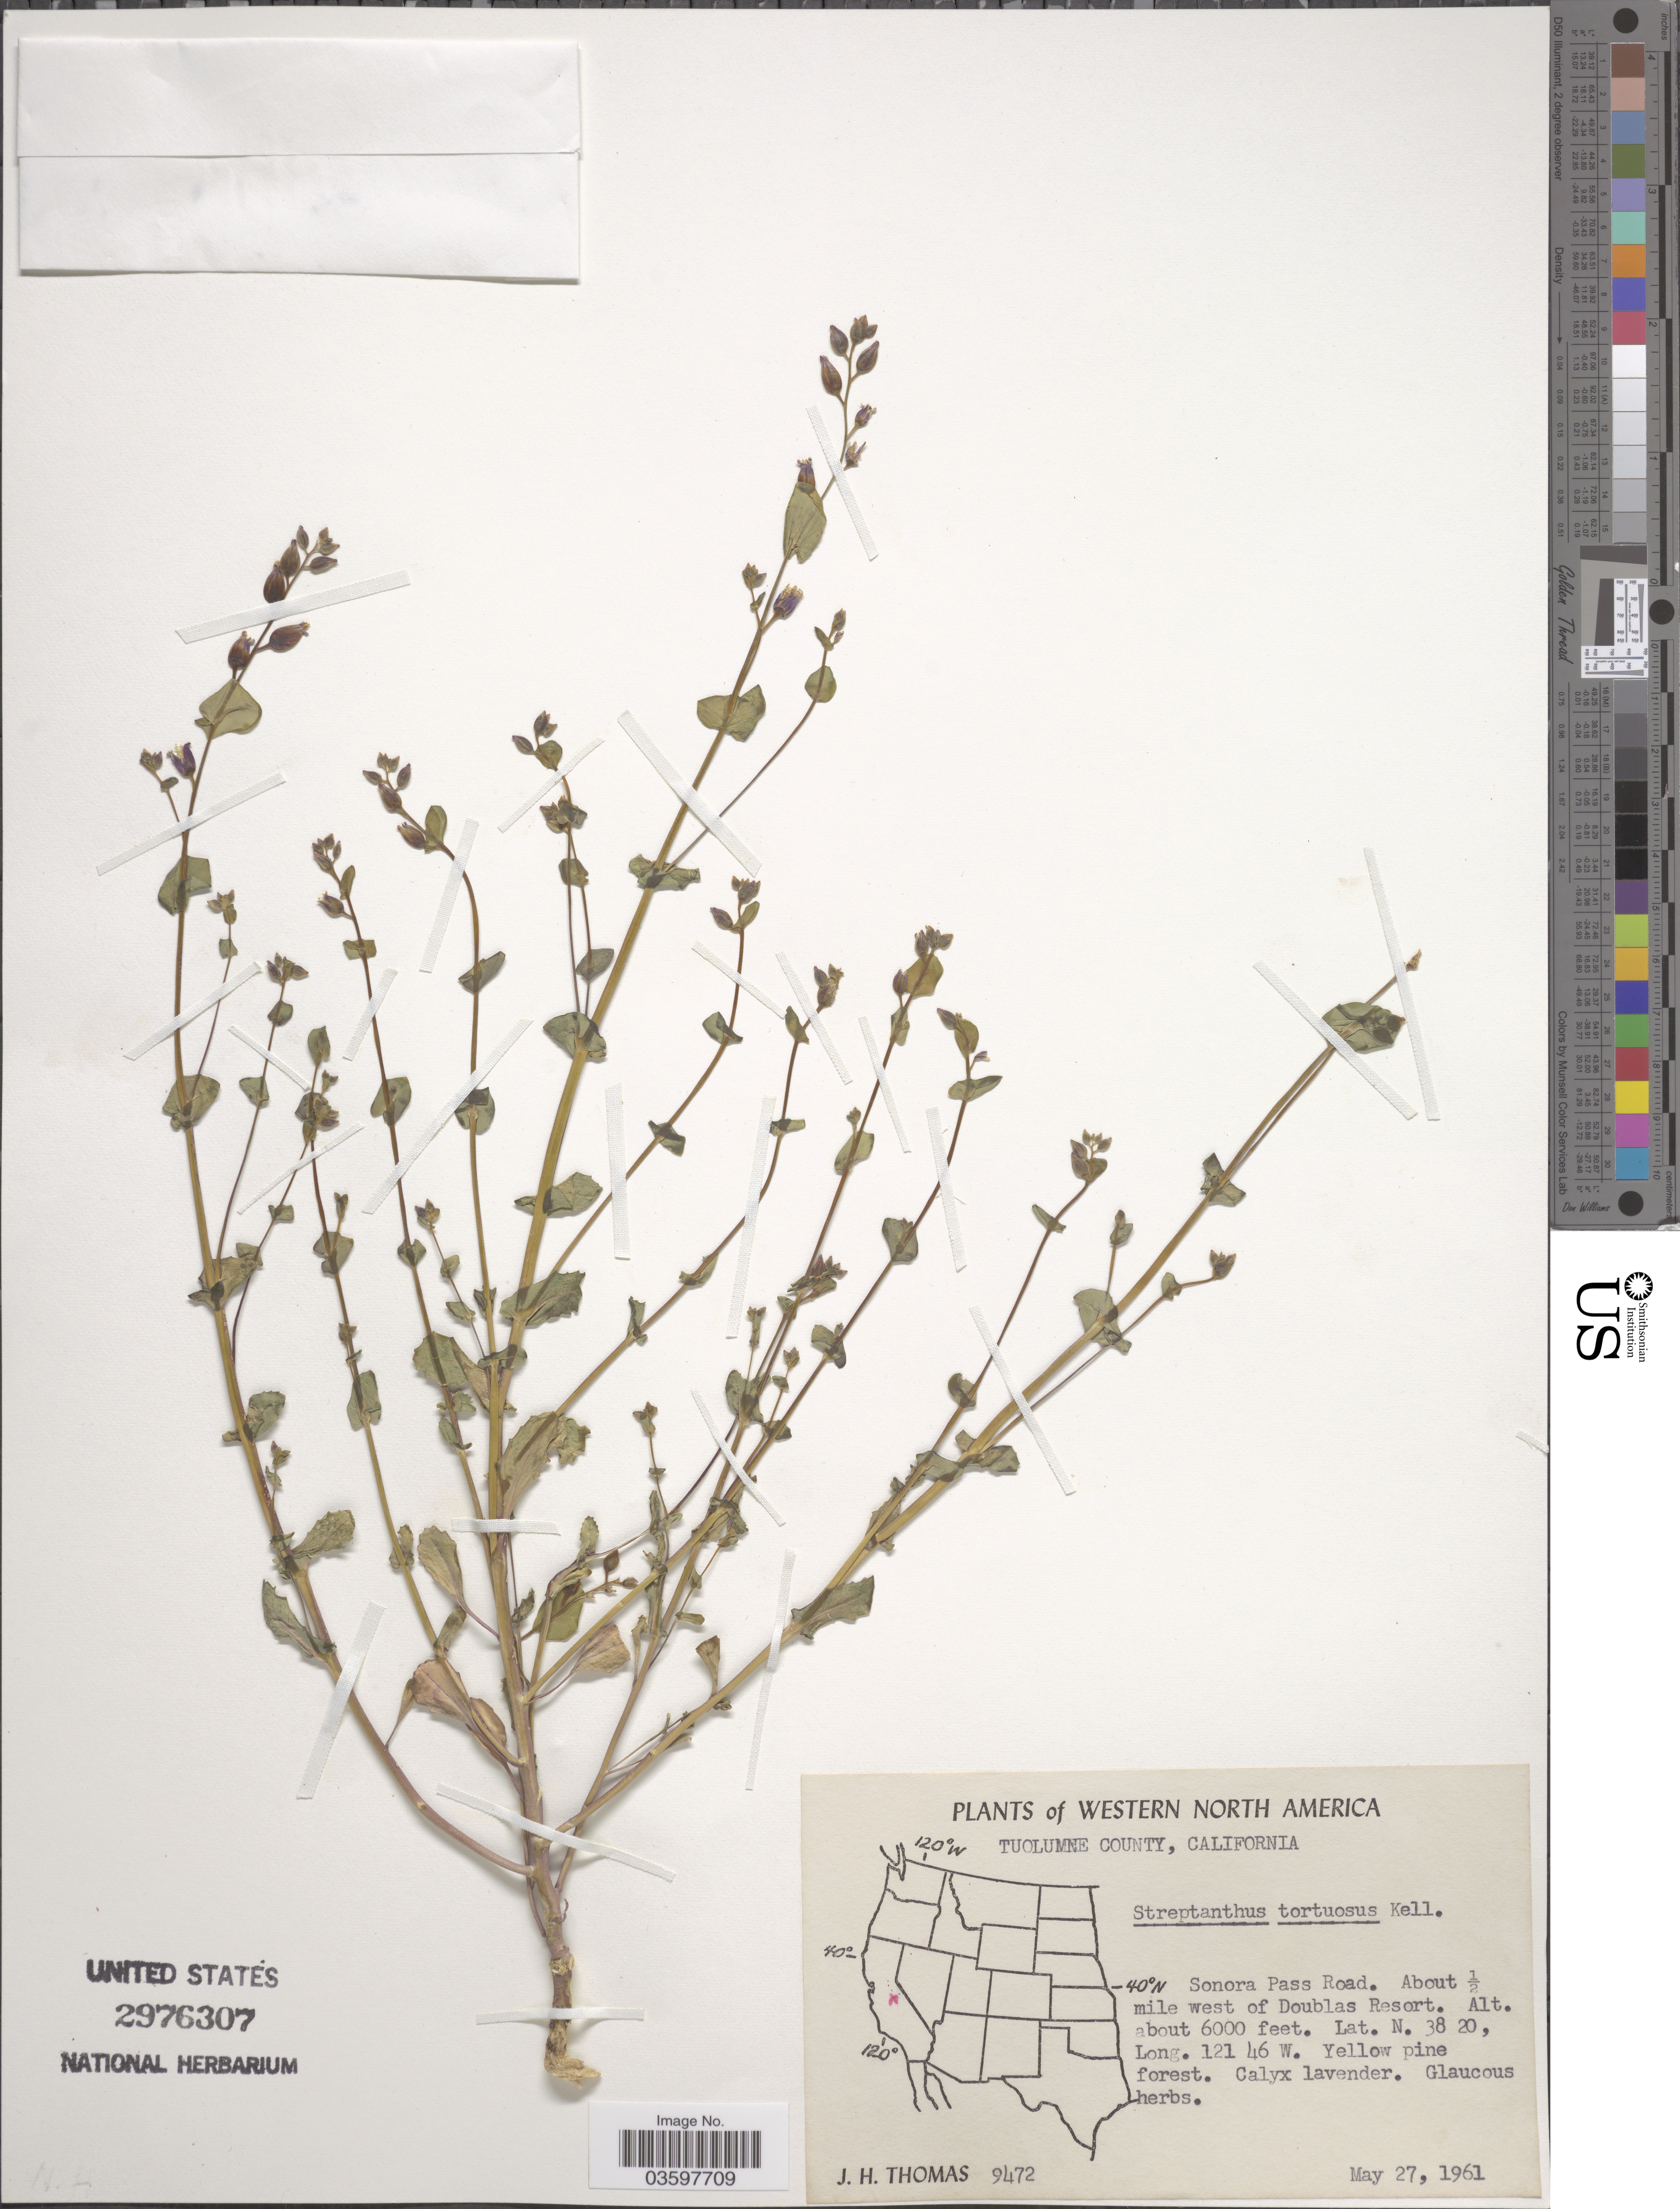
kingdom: Plantae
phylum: Tracheophyta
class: Magnoliopsida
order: Brassicales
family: Brassicaceae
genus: Streptanthus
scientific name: Streptanthus tortuosus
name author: Kellogg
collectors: J. H. Thomas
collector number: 9472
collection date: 1961-05-27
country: United States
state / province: California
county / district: Tuolumne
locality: Western North America. Tuolumne County. Sonora Pass Road. About ½ mile west of Doublas Resort.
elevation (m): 1829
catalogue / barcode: US 2976307